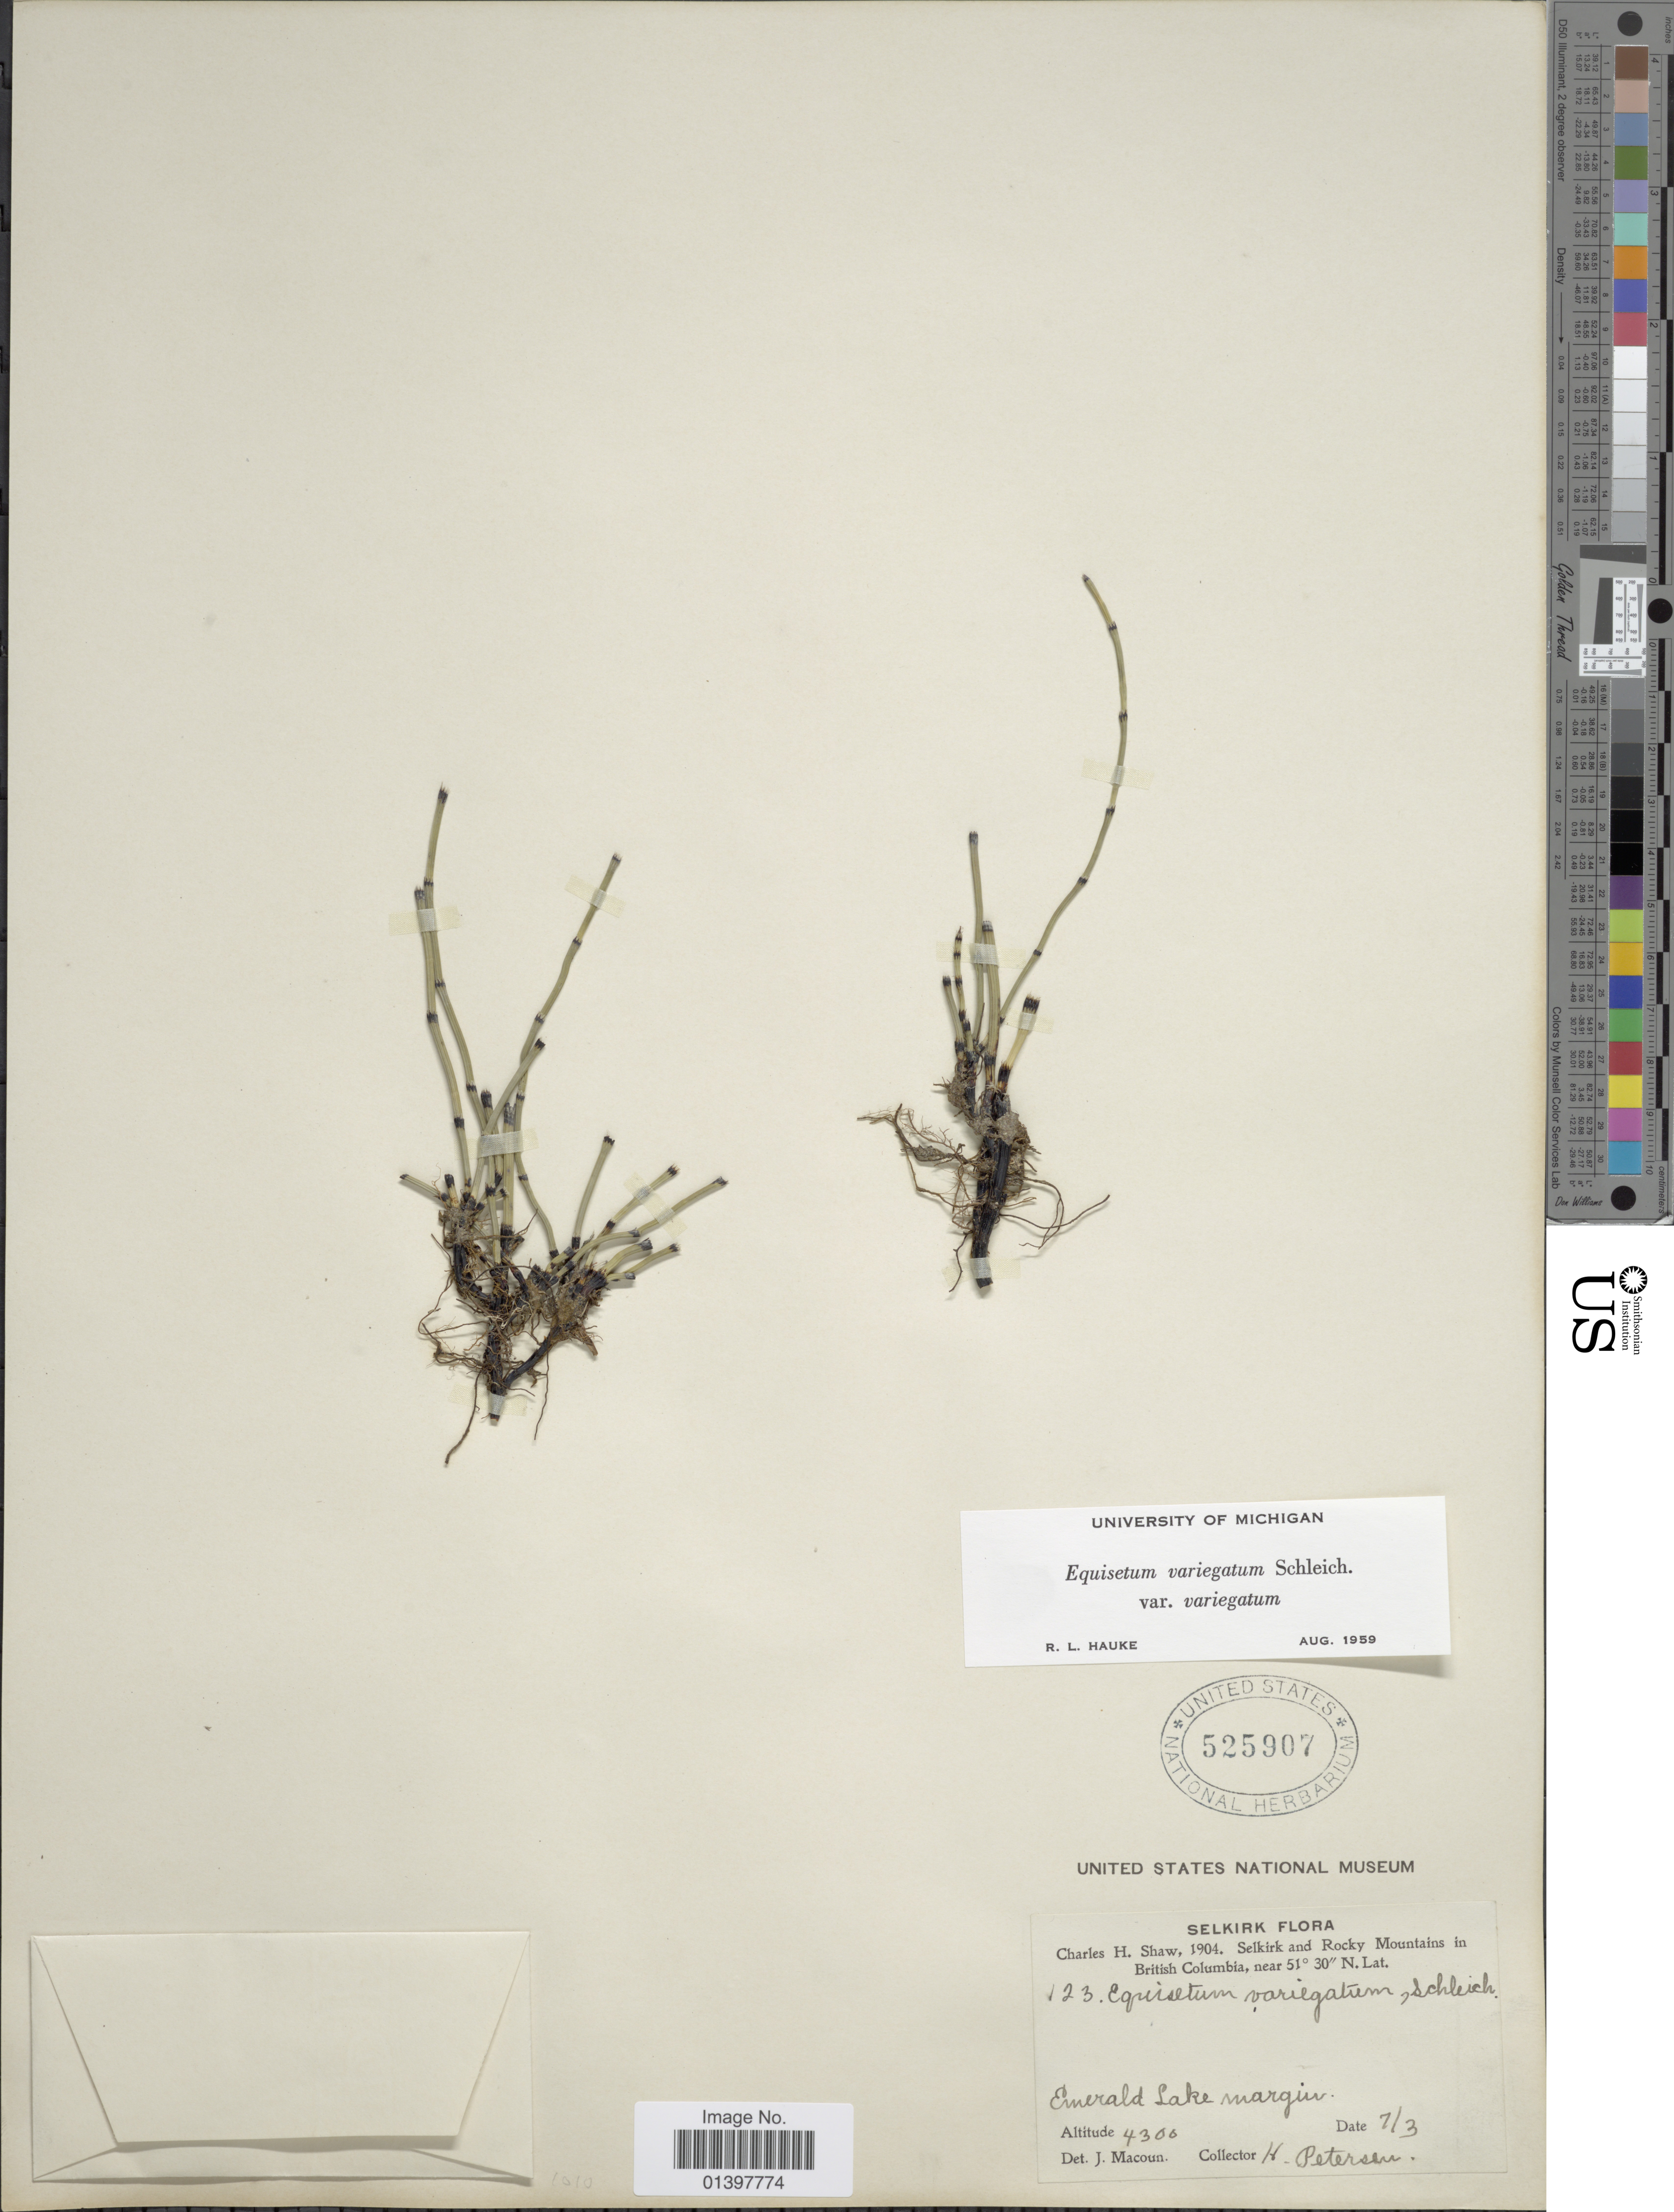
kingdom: Plantae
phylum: Tracheophyta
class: Polypodiopsida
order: Equisetales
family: Equisetaceae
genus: Equisetum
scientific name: Equisetum variegatum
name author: Schleich. ex F. Weber & D. Mohr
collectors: H. Petersen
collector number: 123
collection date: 1904-03-07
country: Canada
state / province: British Columbia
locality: Selkirk and Rocky Mountains in British Columbia, Emerald Lake margin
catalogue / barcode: US 525907